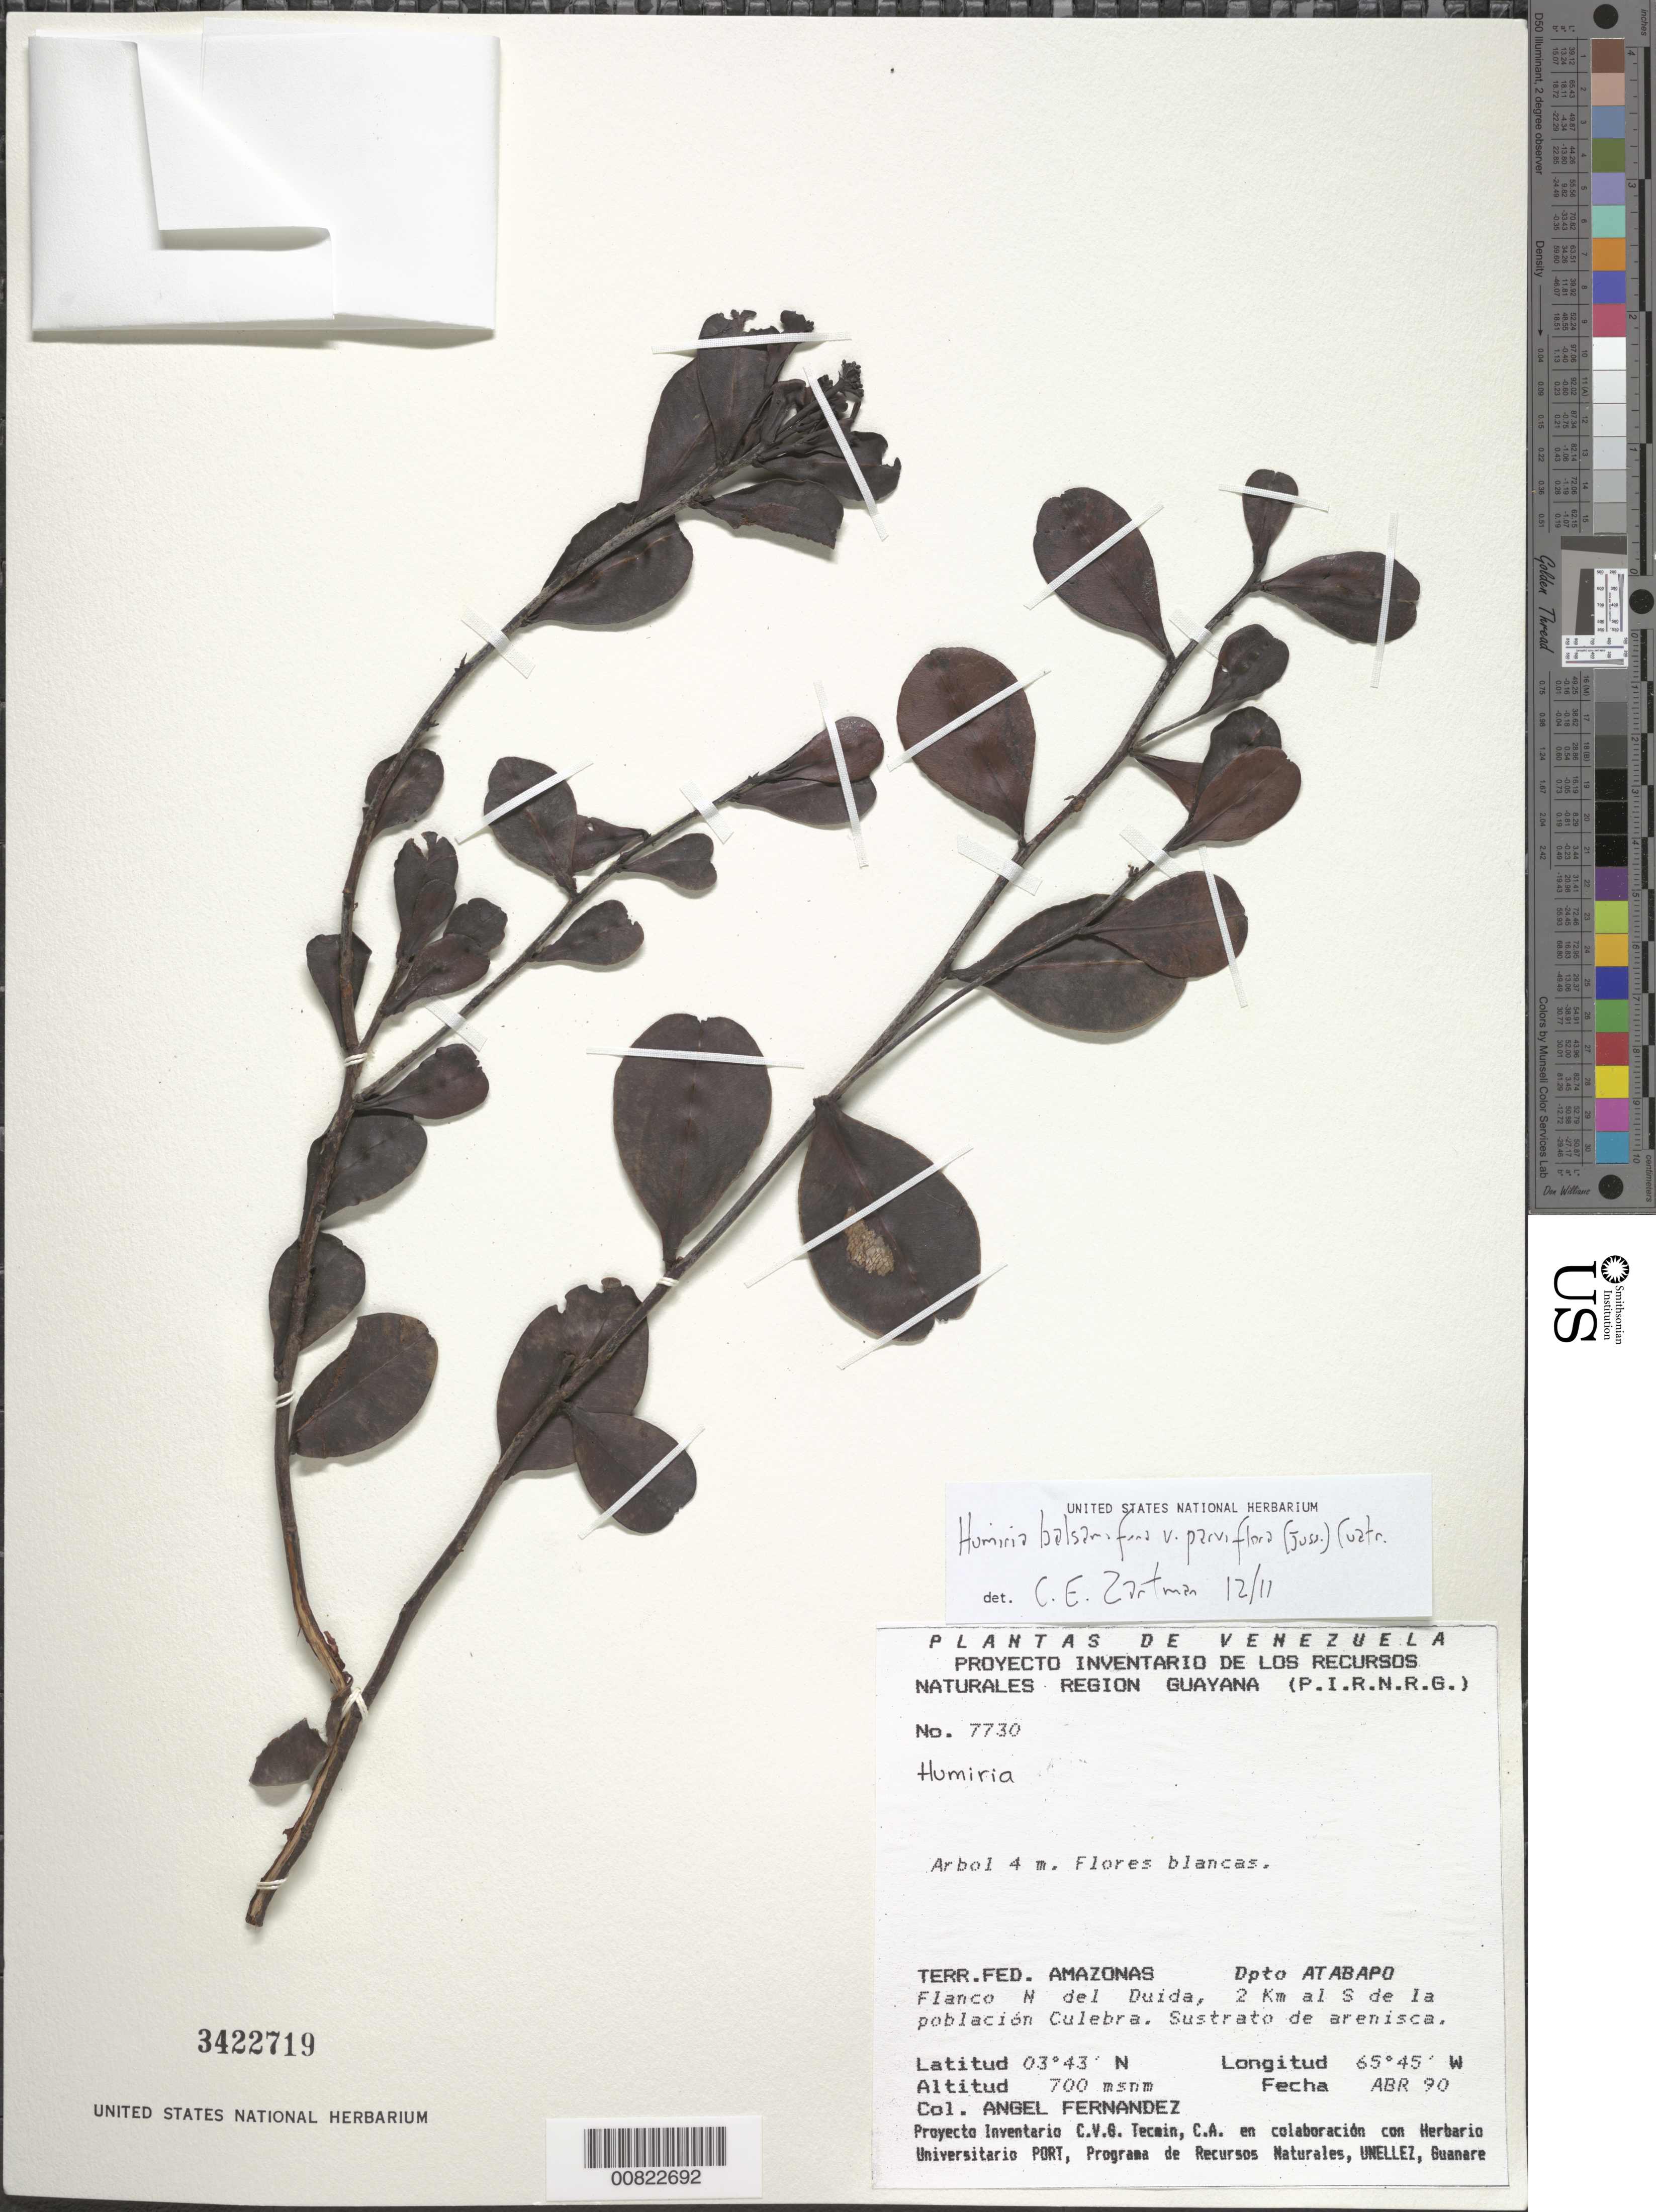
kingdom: Plantae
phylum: Tracheophyta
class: Magnoliopsida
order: Malpighiales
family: Humiriaceae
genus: Humiria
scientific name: Humiria sp.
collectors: A. Fernández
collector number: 7730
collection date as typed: Apr-90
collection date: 1990-04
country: Venezuela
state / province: Amazonas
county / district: Atabapo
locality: Duída, N flanco, 2 km S de Culebra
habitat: Sustrato de arenisca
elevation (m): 700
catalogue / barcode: US 3422719